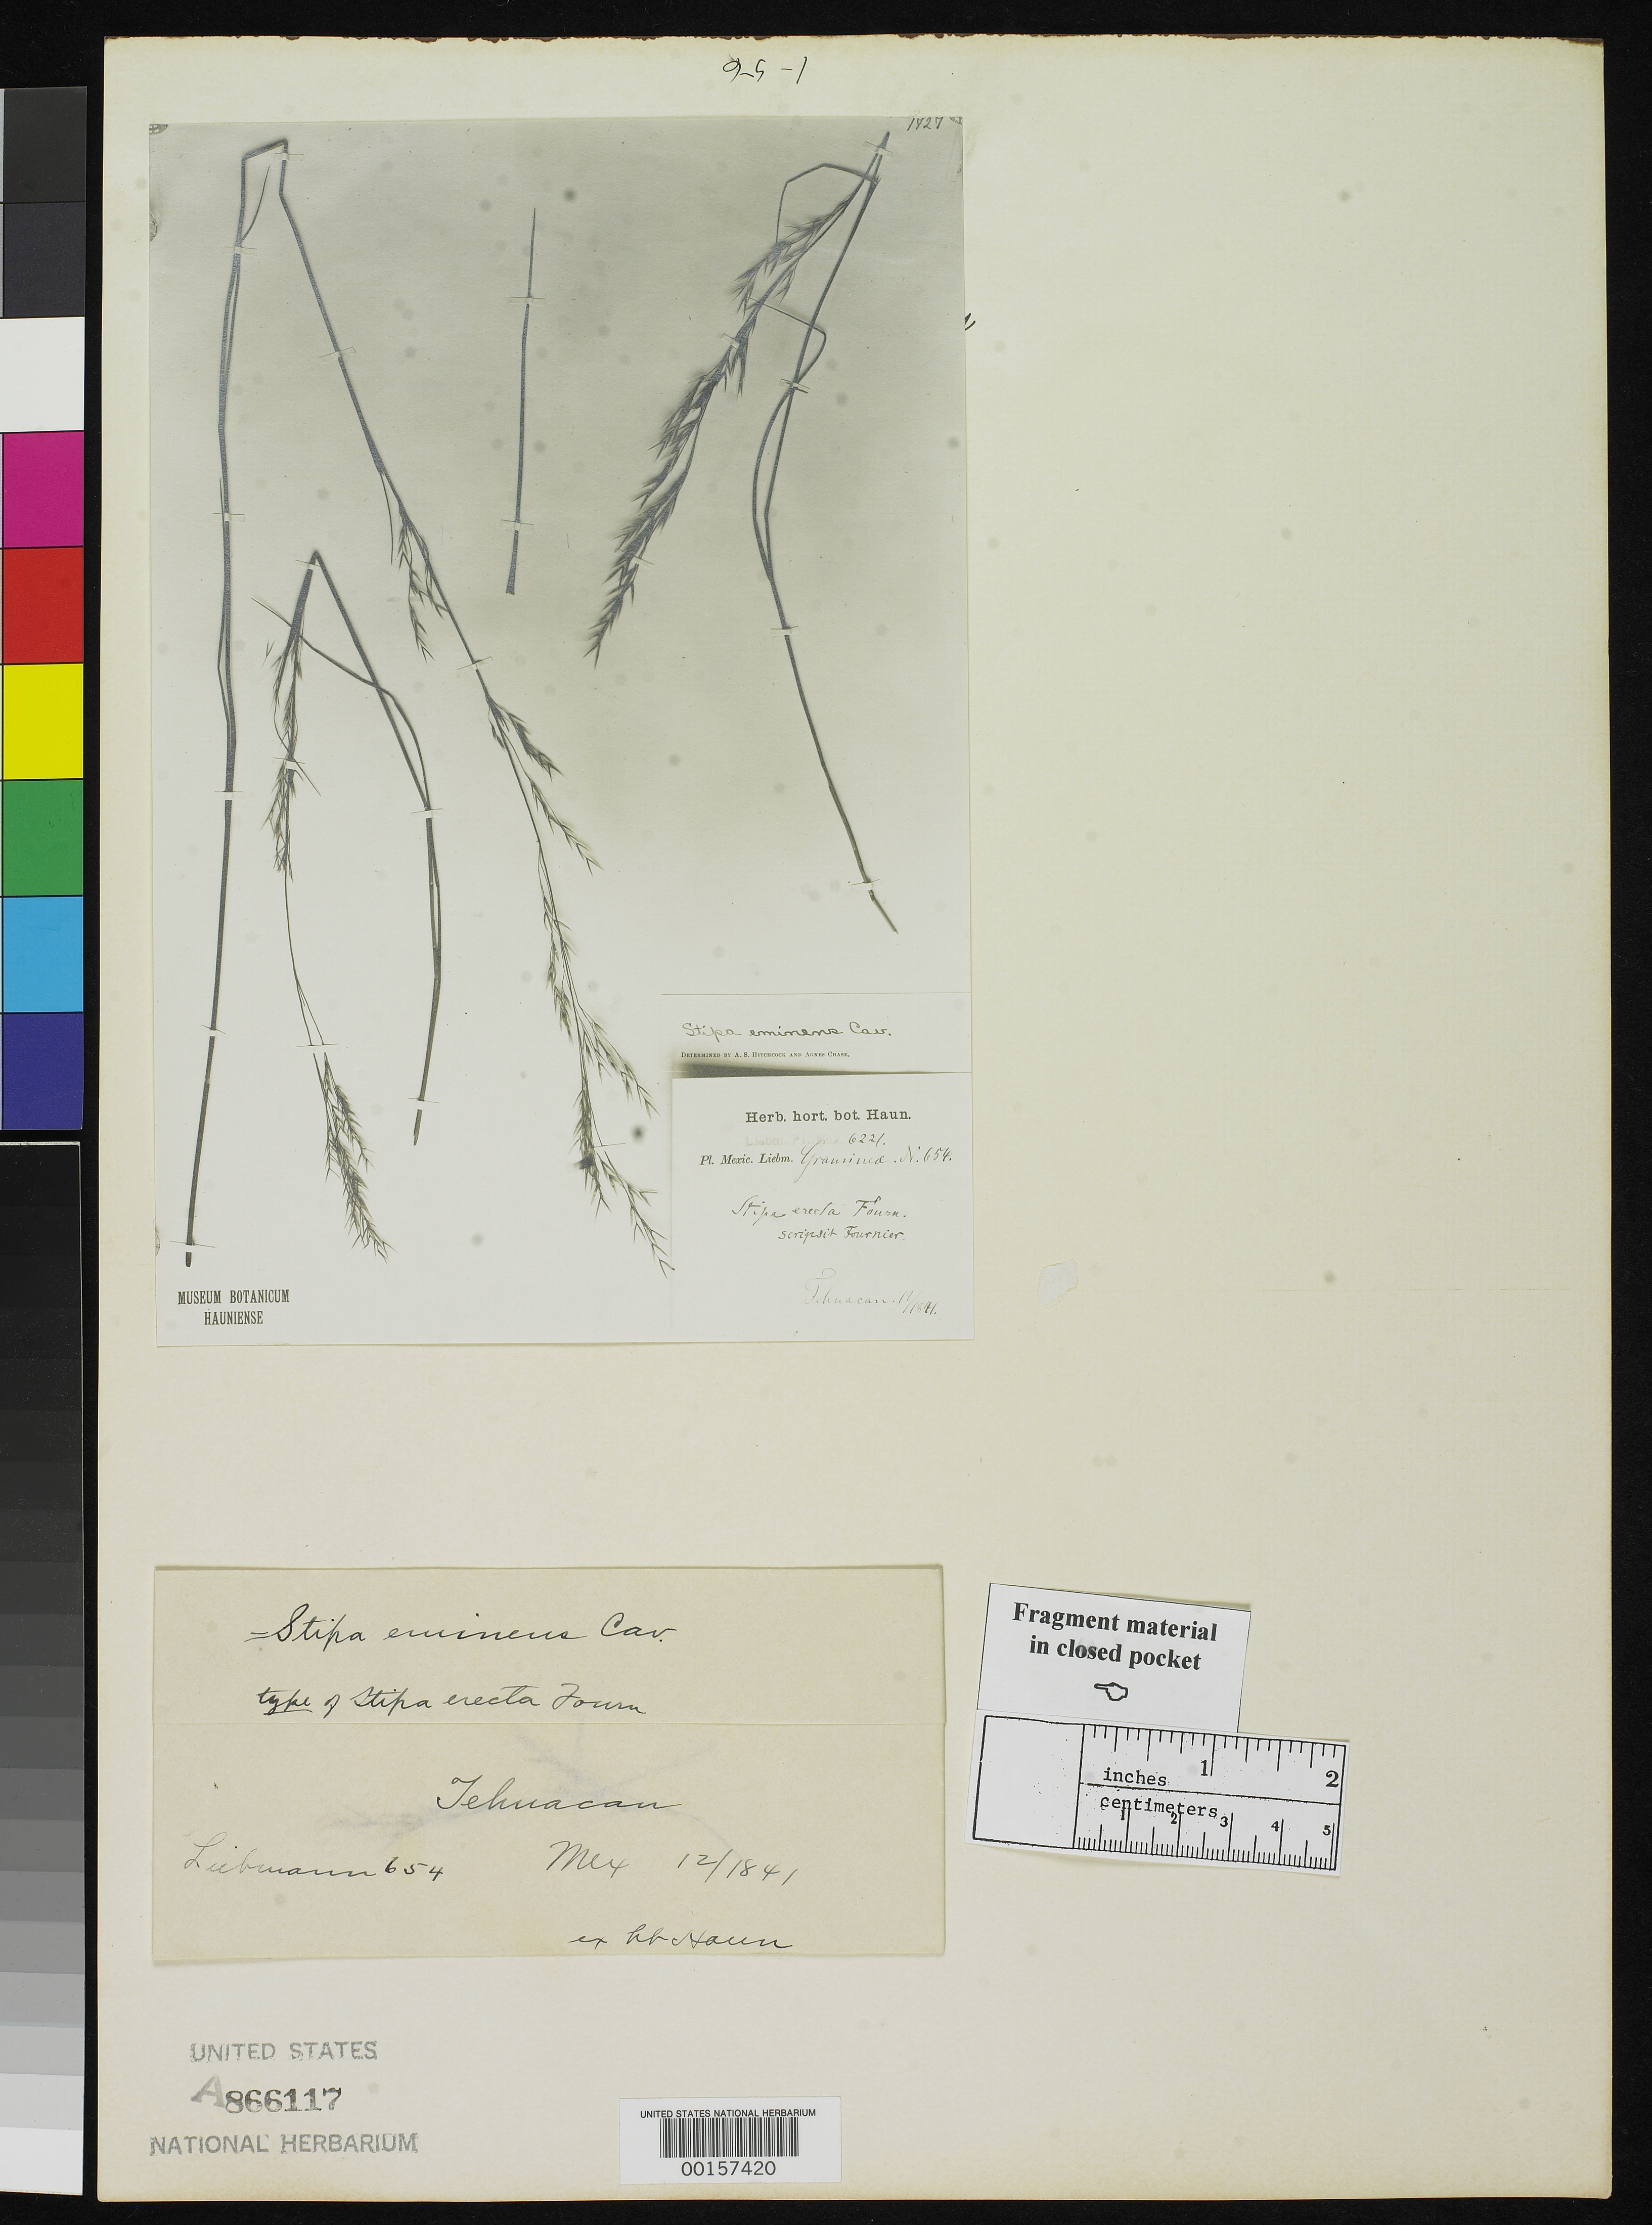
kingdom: Plantae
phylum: Tracheophyta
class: Liliopsida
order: Poales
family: Poaceae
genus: Stipa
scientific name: Stipa erecta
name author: E. Fourn.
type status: Type Fragment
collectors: F. M. Liebmann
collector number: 654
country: Mexico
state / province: Puebla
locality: Tehuacan.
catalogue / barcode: US 866117A